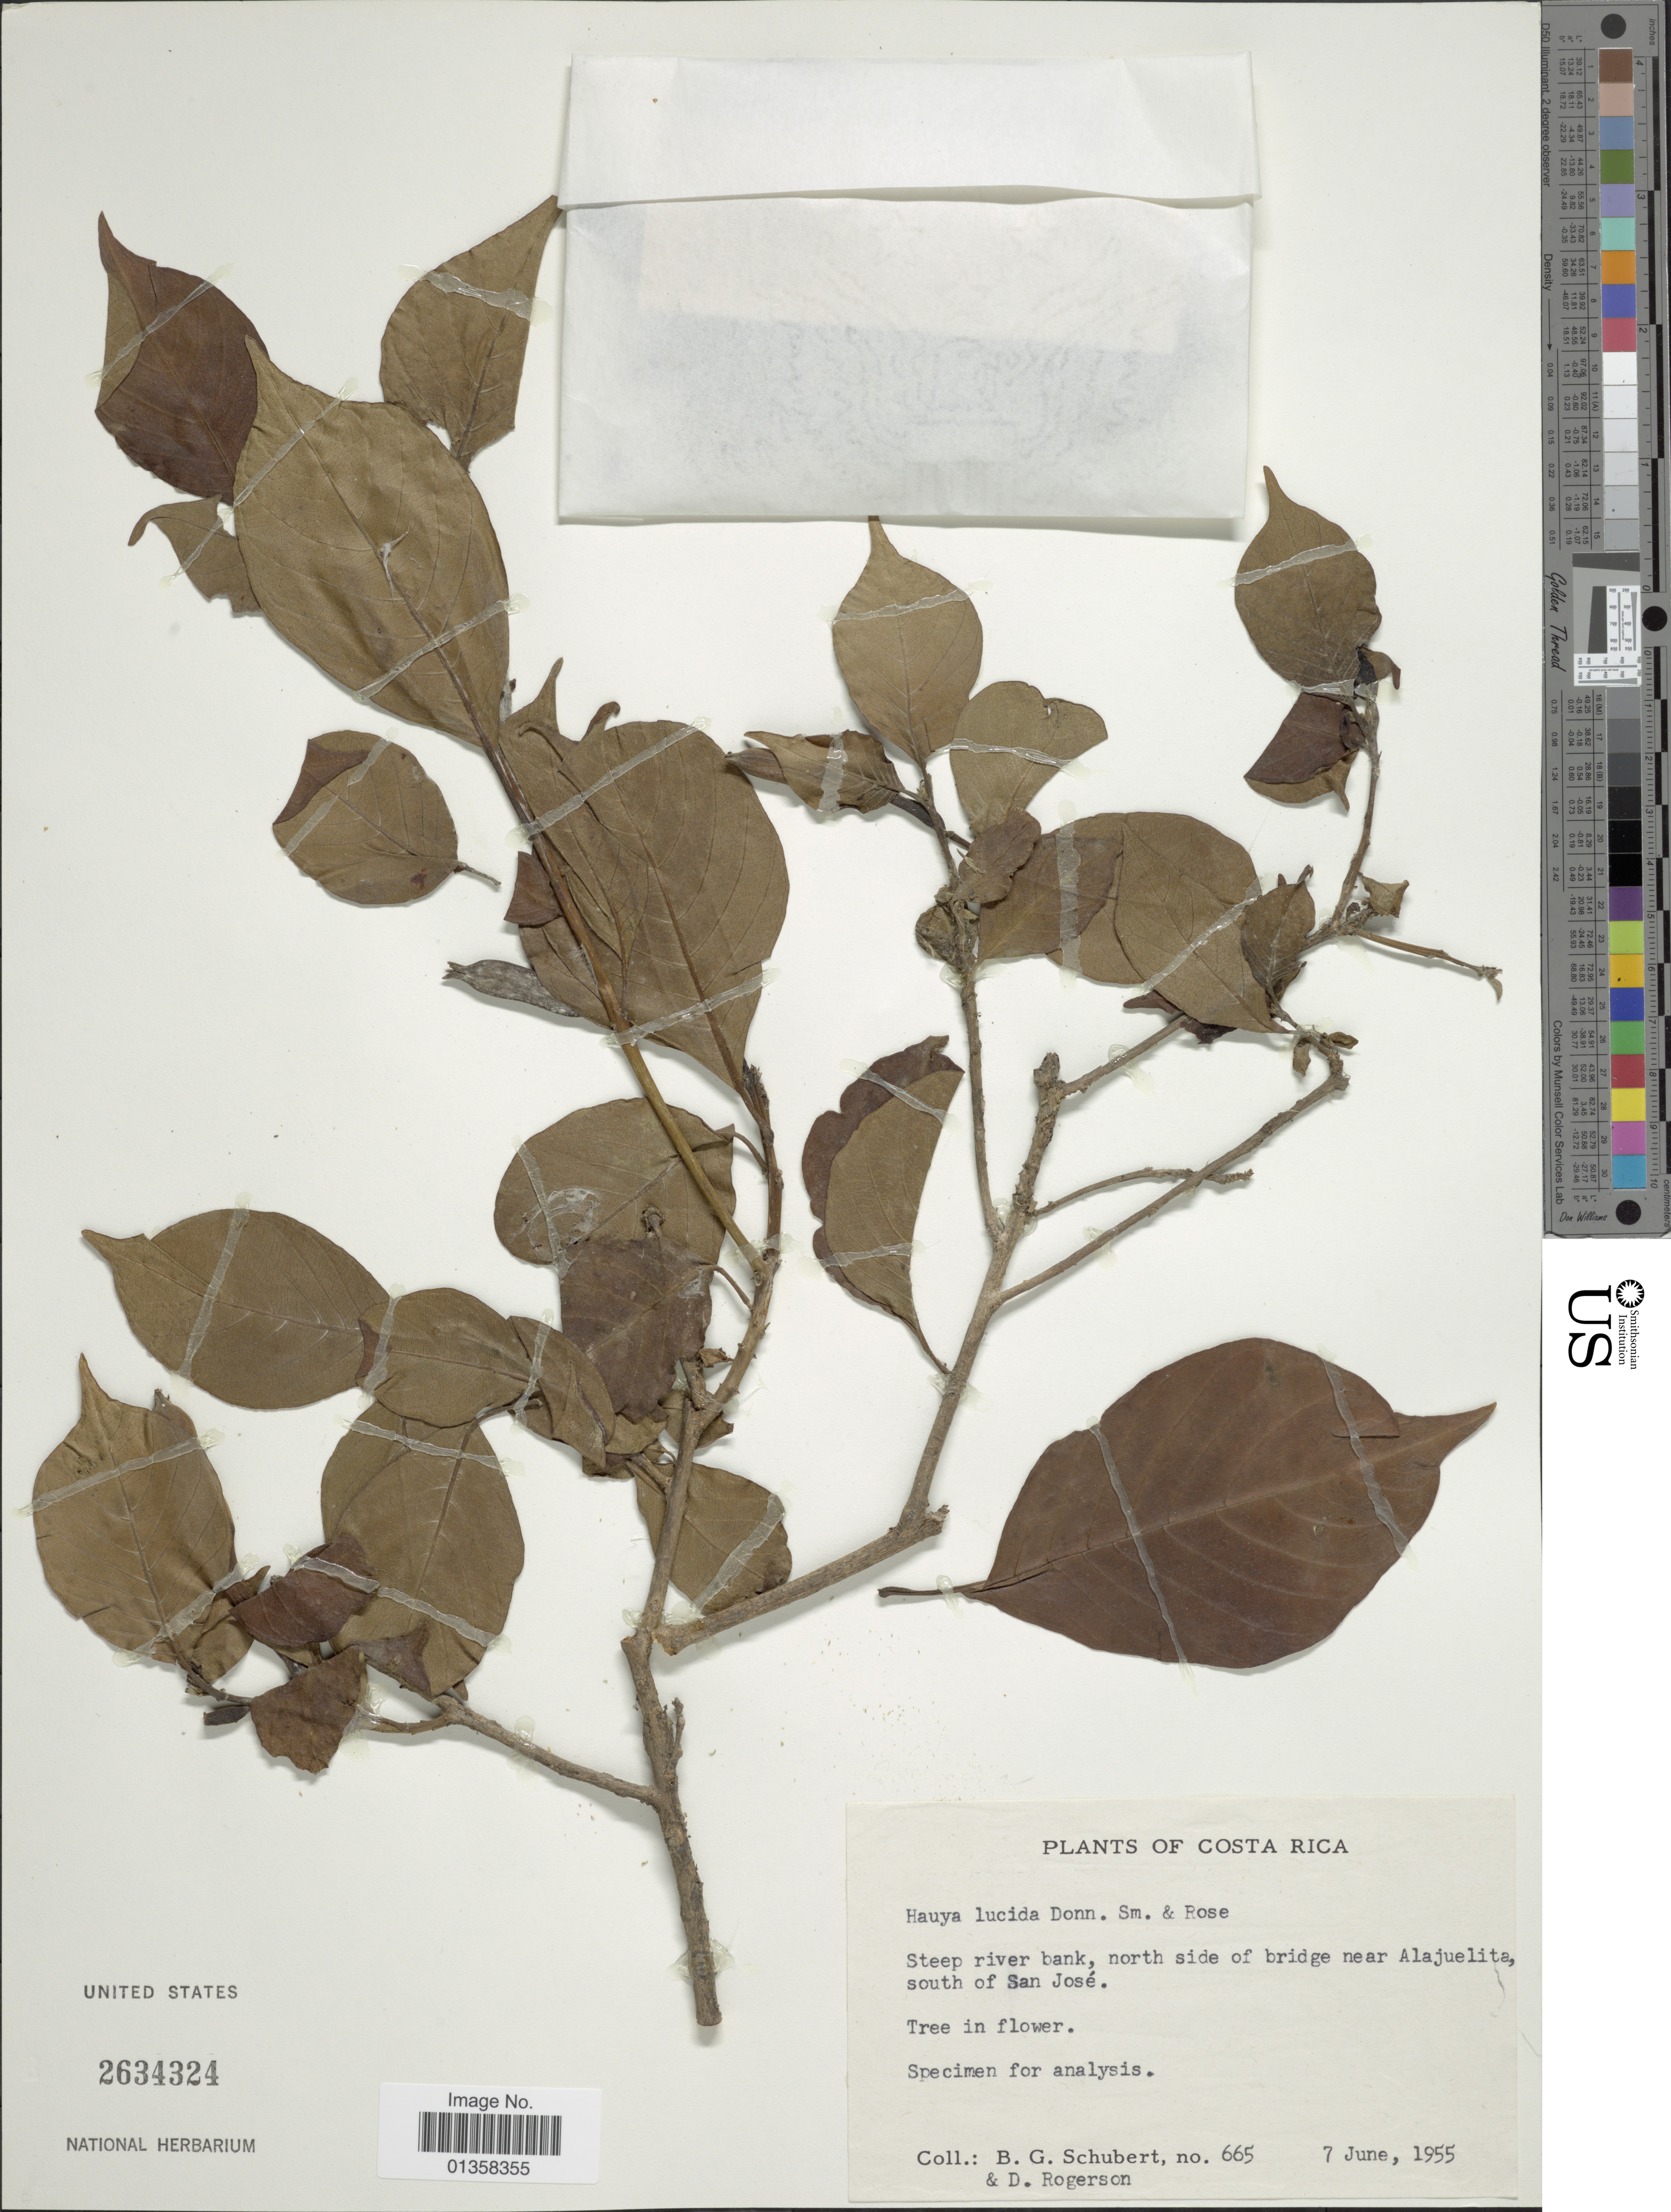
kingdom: Plantae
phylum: Tracheophyta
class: Magnoliopsida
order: Myrtales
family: Onagraceae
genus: Hauya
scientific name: Hauya elegans subsp. lucida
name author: (Donn. Sm. & Rose) P.H. Raven & Breedlove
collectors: B. Schubert & D. Rogerson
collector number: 665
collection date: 1955-06-07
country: Costa Rica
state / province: San José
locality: Steep river bank, north side of bridge near Alajuelita, south of San José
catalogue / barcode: US 2634324